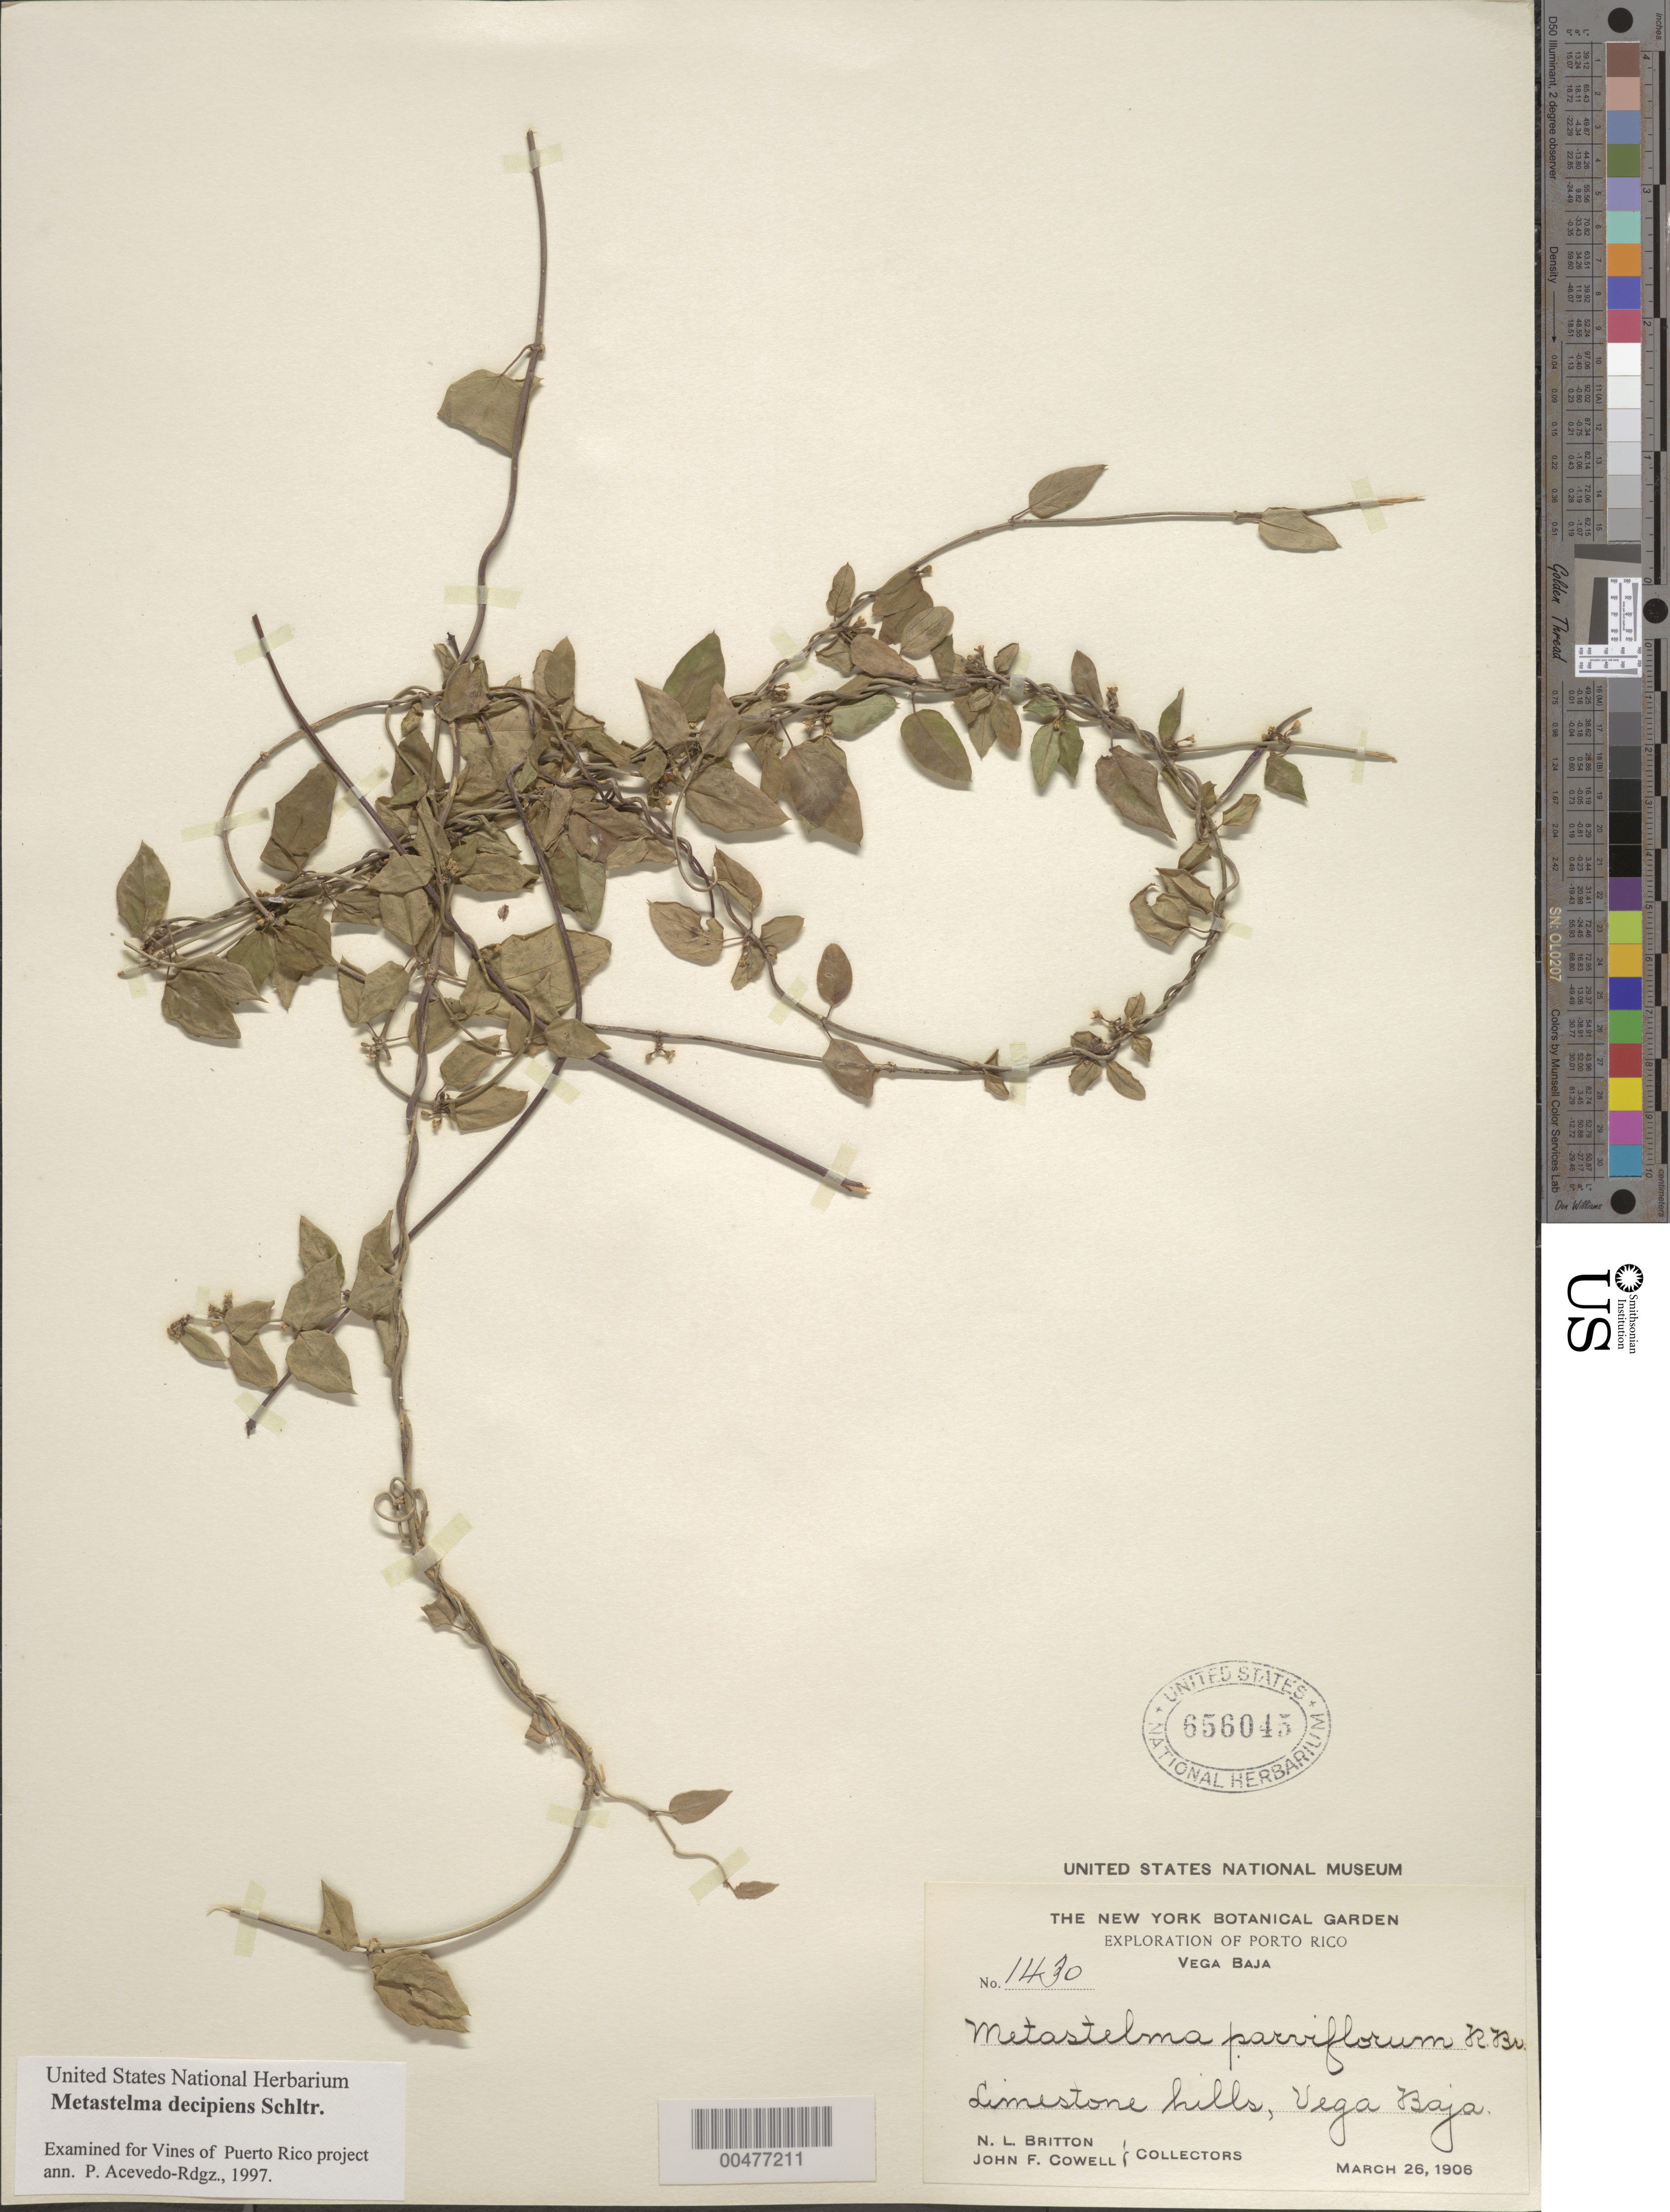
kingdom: Plantae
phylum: Tracheophyta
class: Magnoliopsida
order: Gentianales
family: Apocynaceae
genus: Metastelma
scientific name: Metastelma decipiens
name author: Schltr.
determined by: Acevedo-Rodríguez, P., (BOT), Smithsonian Institution - National Museum of Natural History (UNITED STATES)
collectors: N. Britton & J. F. Cowell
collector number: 1430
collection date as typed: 26 Mar 1906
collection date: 1906-03-26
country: Puerto Rico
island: Greater Antilles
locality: Vega Baja. Limestone hills.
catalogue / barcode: US 656045